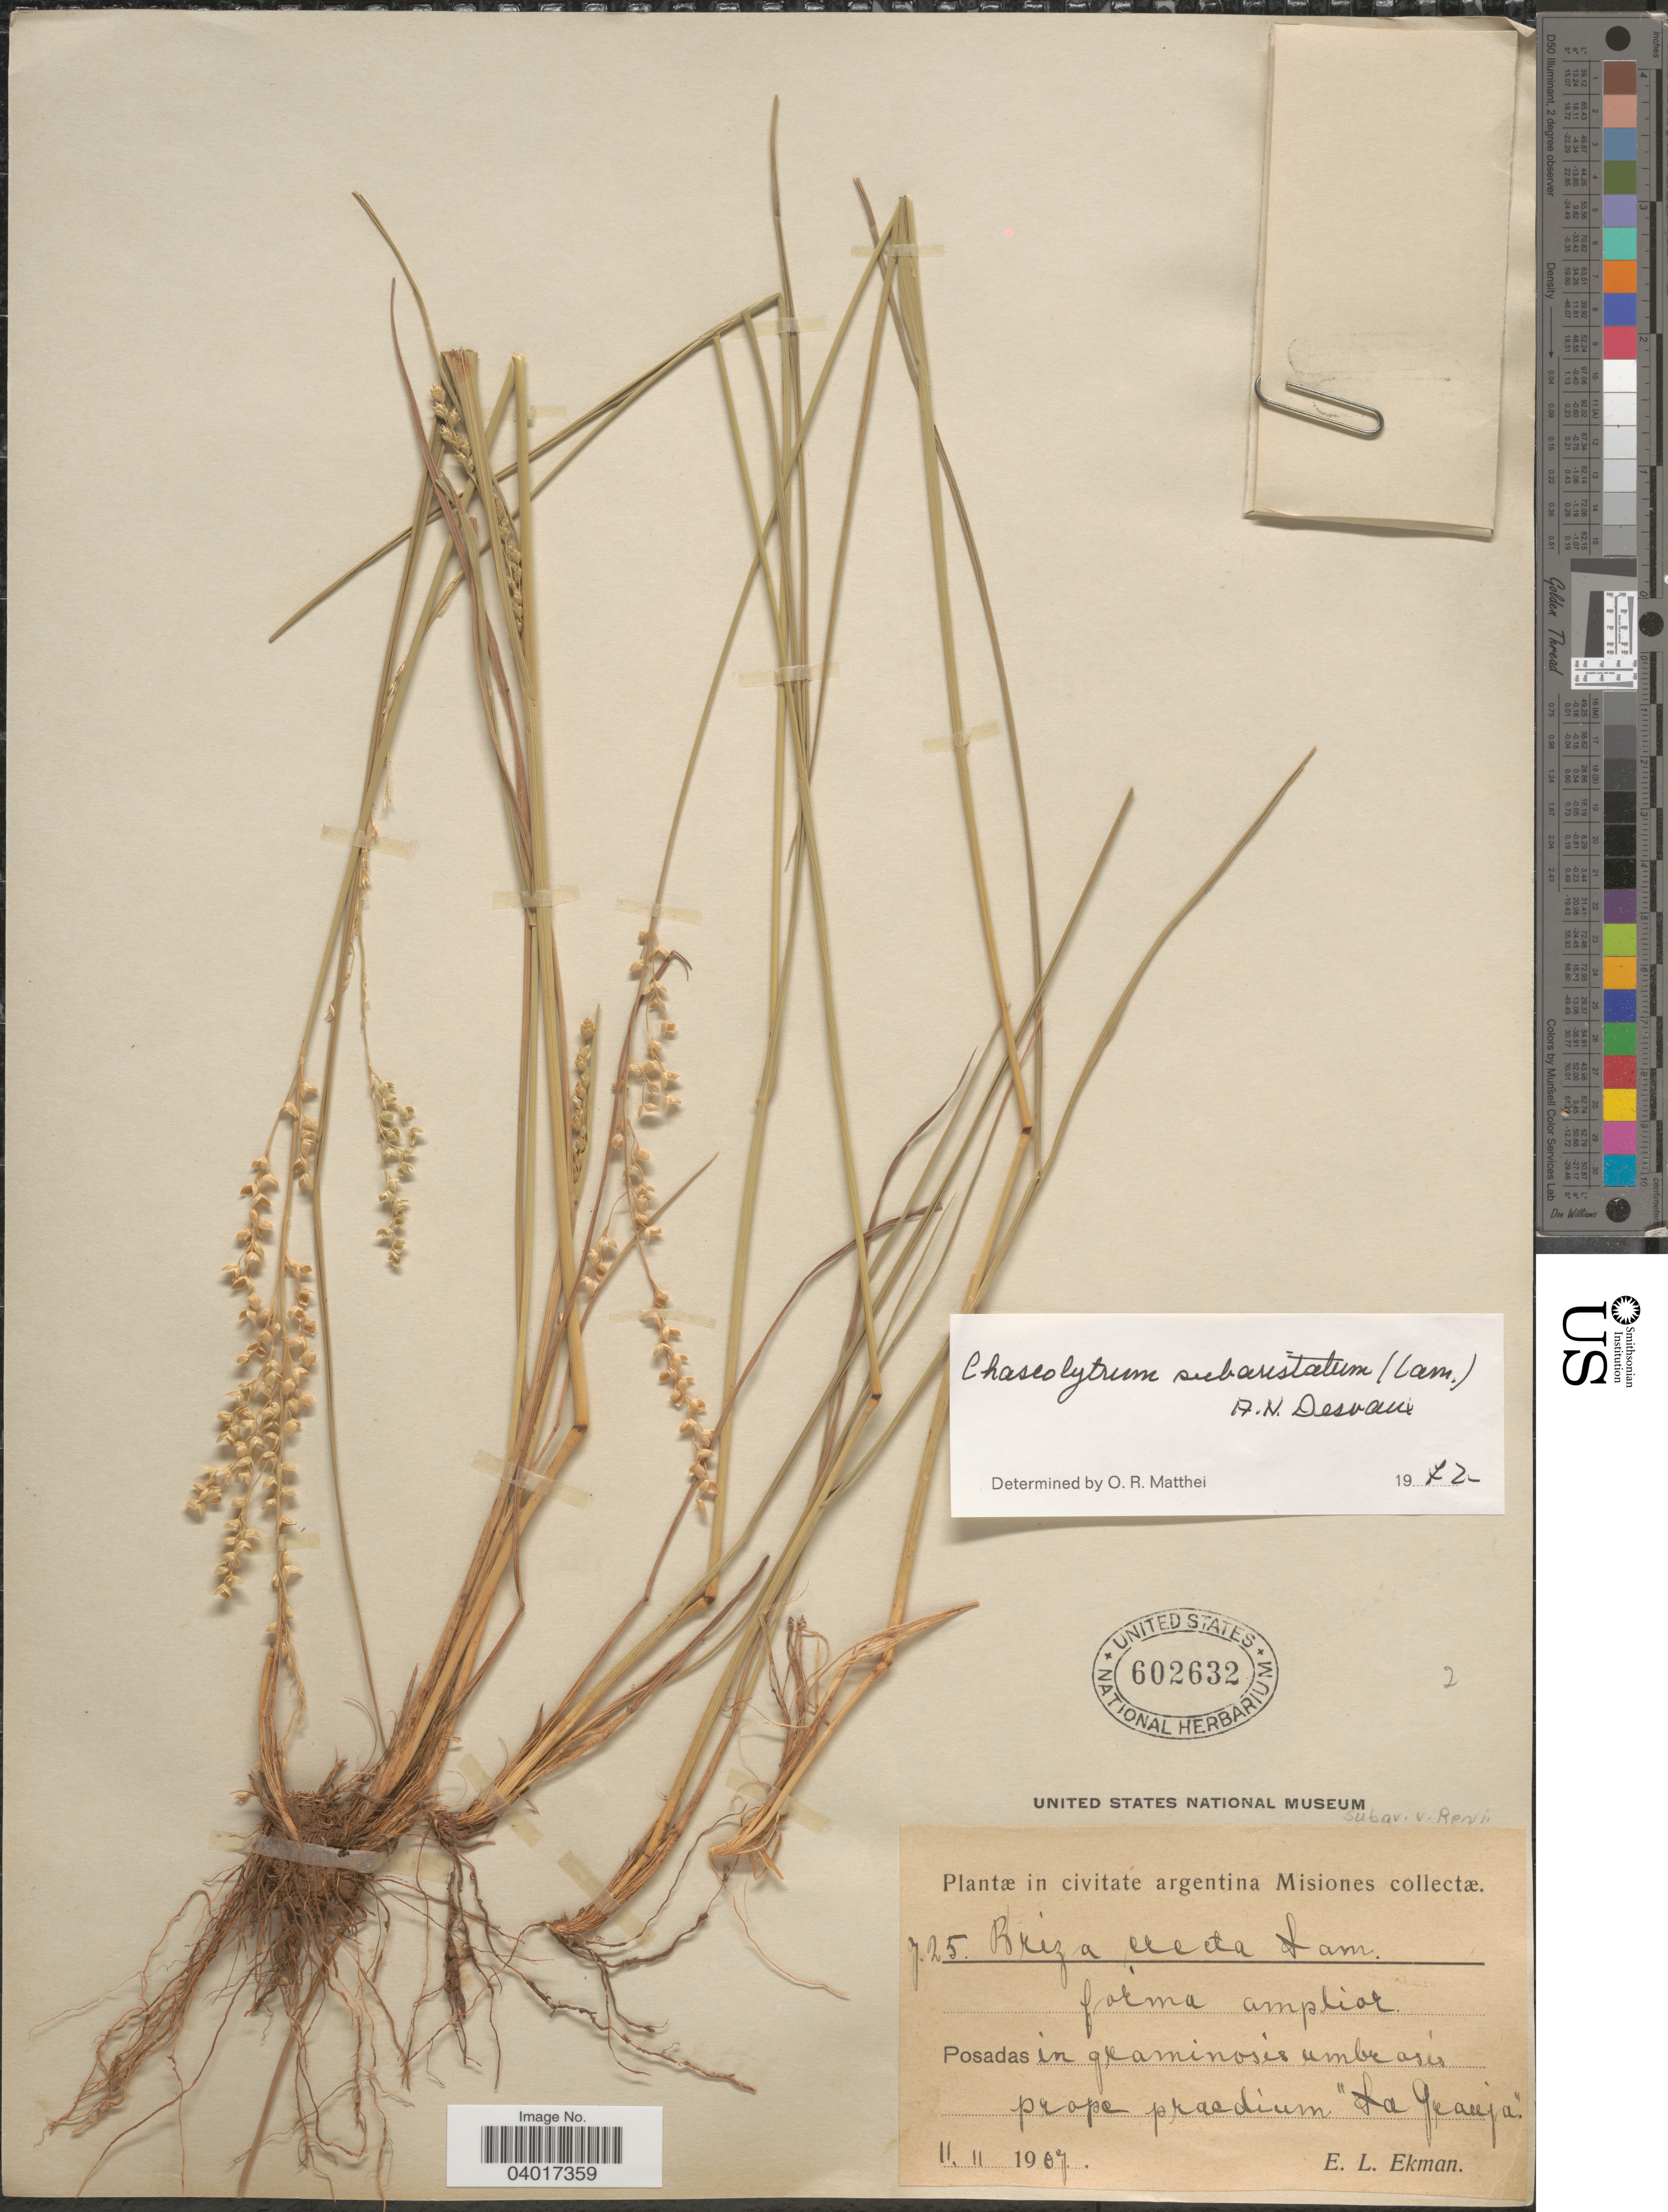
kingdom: Plantae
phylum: Tracheophyta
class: Liliopsida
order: Poales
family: Poaceae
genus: Chascolytrum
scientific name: Chascolytrum subaristatum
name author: (Lam.) Desv.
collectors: E. L. Ekman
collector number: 725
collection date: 1907-11-11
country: Argentina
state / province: Misiones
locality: Posadas in graminosis umbrosis prope praedium "La Granja".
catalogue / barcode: US 602632